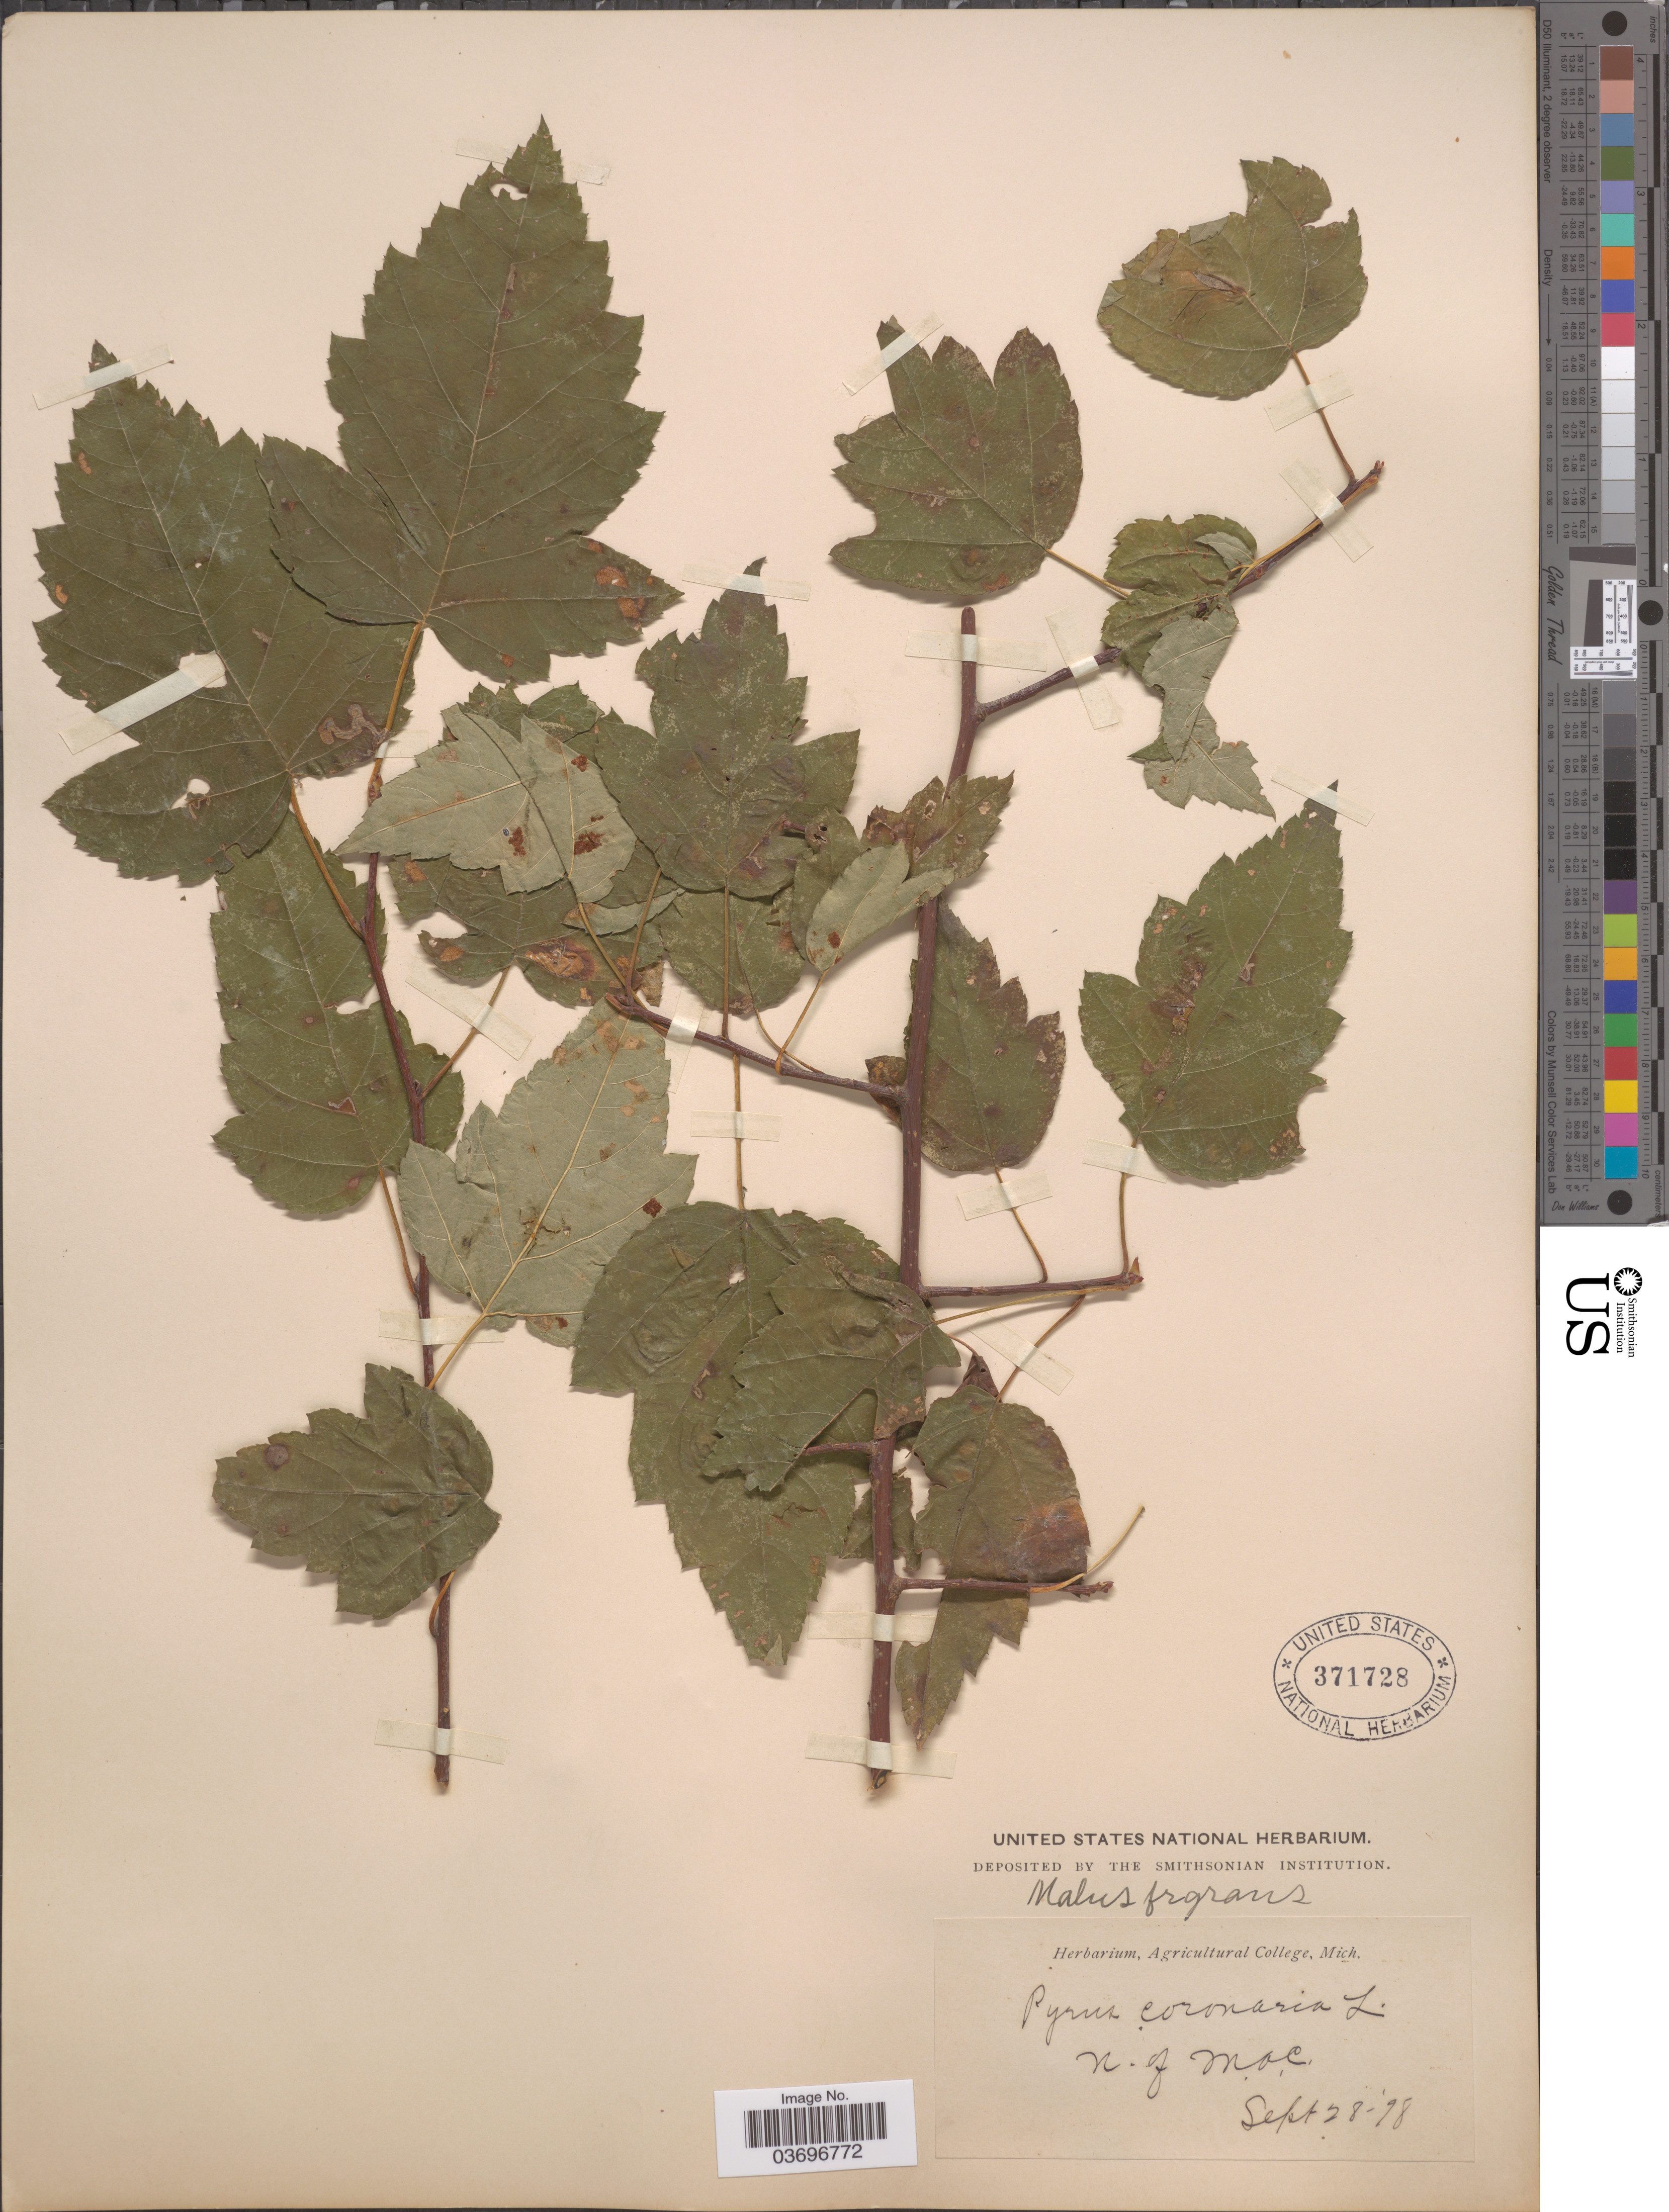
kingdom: Plantae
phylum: Tracheophyta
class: Magnoliopsida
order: Rosales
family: Rosaceae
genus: Malus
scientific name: Malus coronaria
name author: (L.) Mill.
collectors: ex herb. Agricultural College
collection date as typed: Transcribed d/m/y: 28/9/98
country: United States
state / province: Michigan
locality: N. of M. A. C.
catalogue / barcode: US 371728